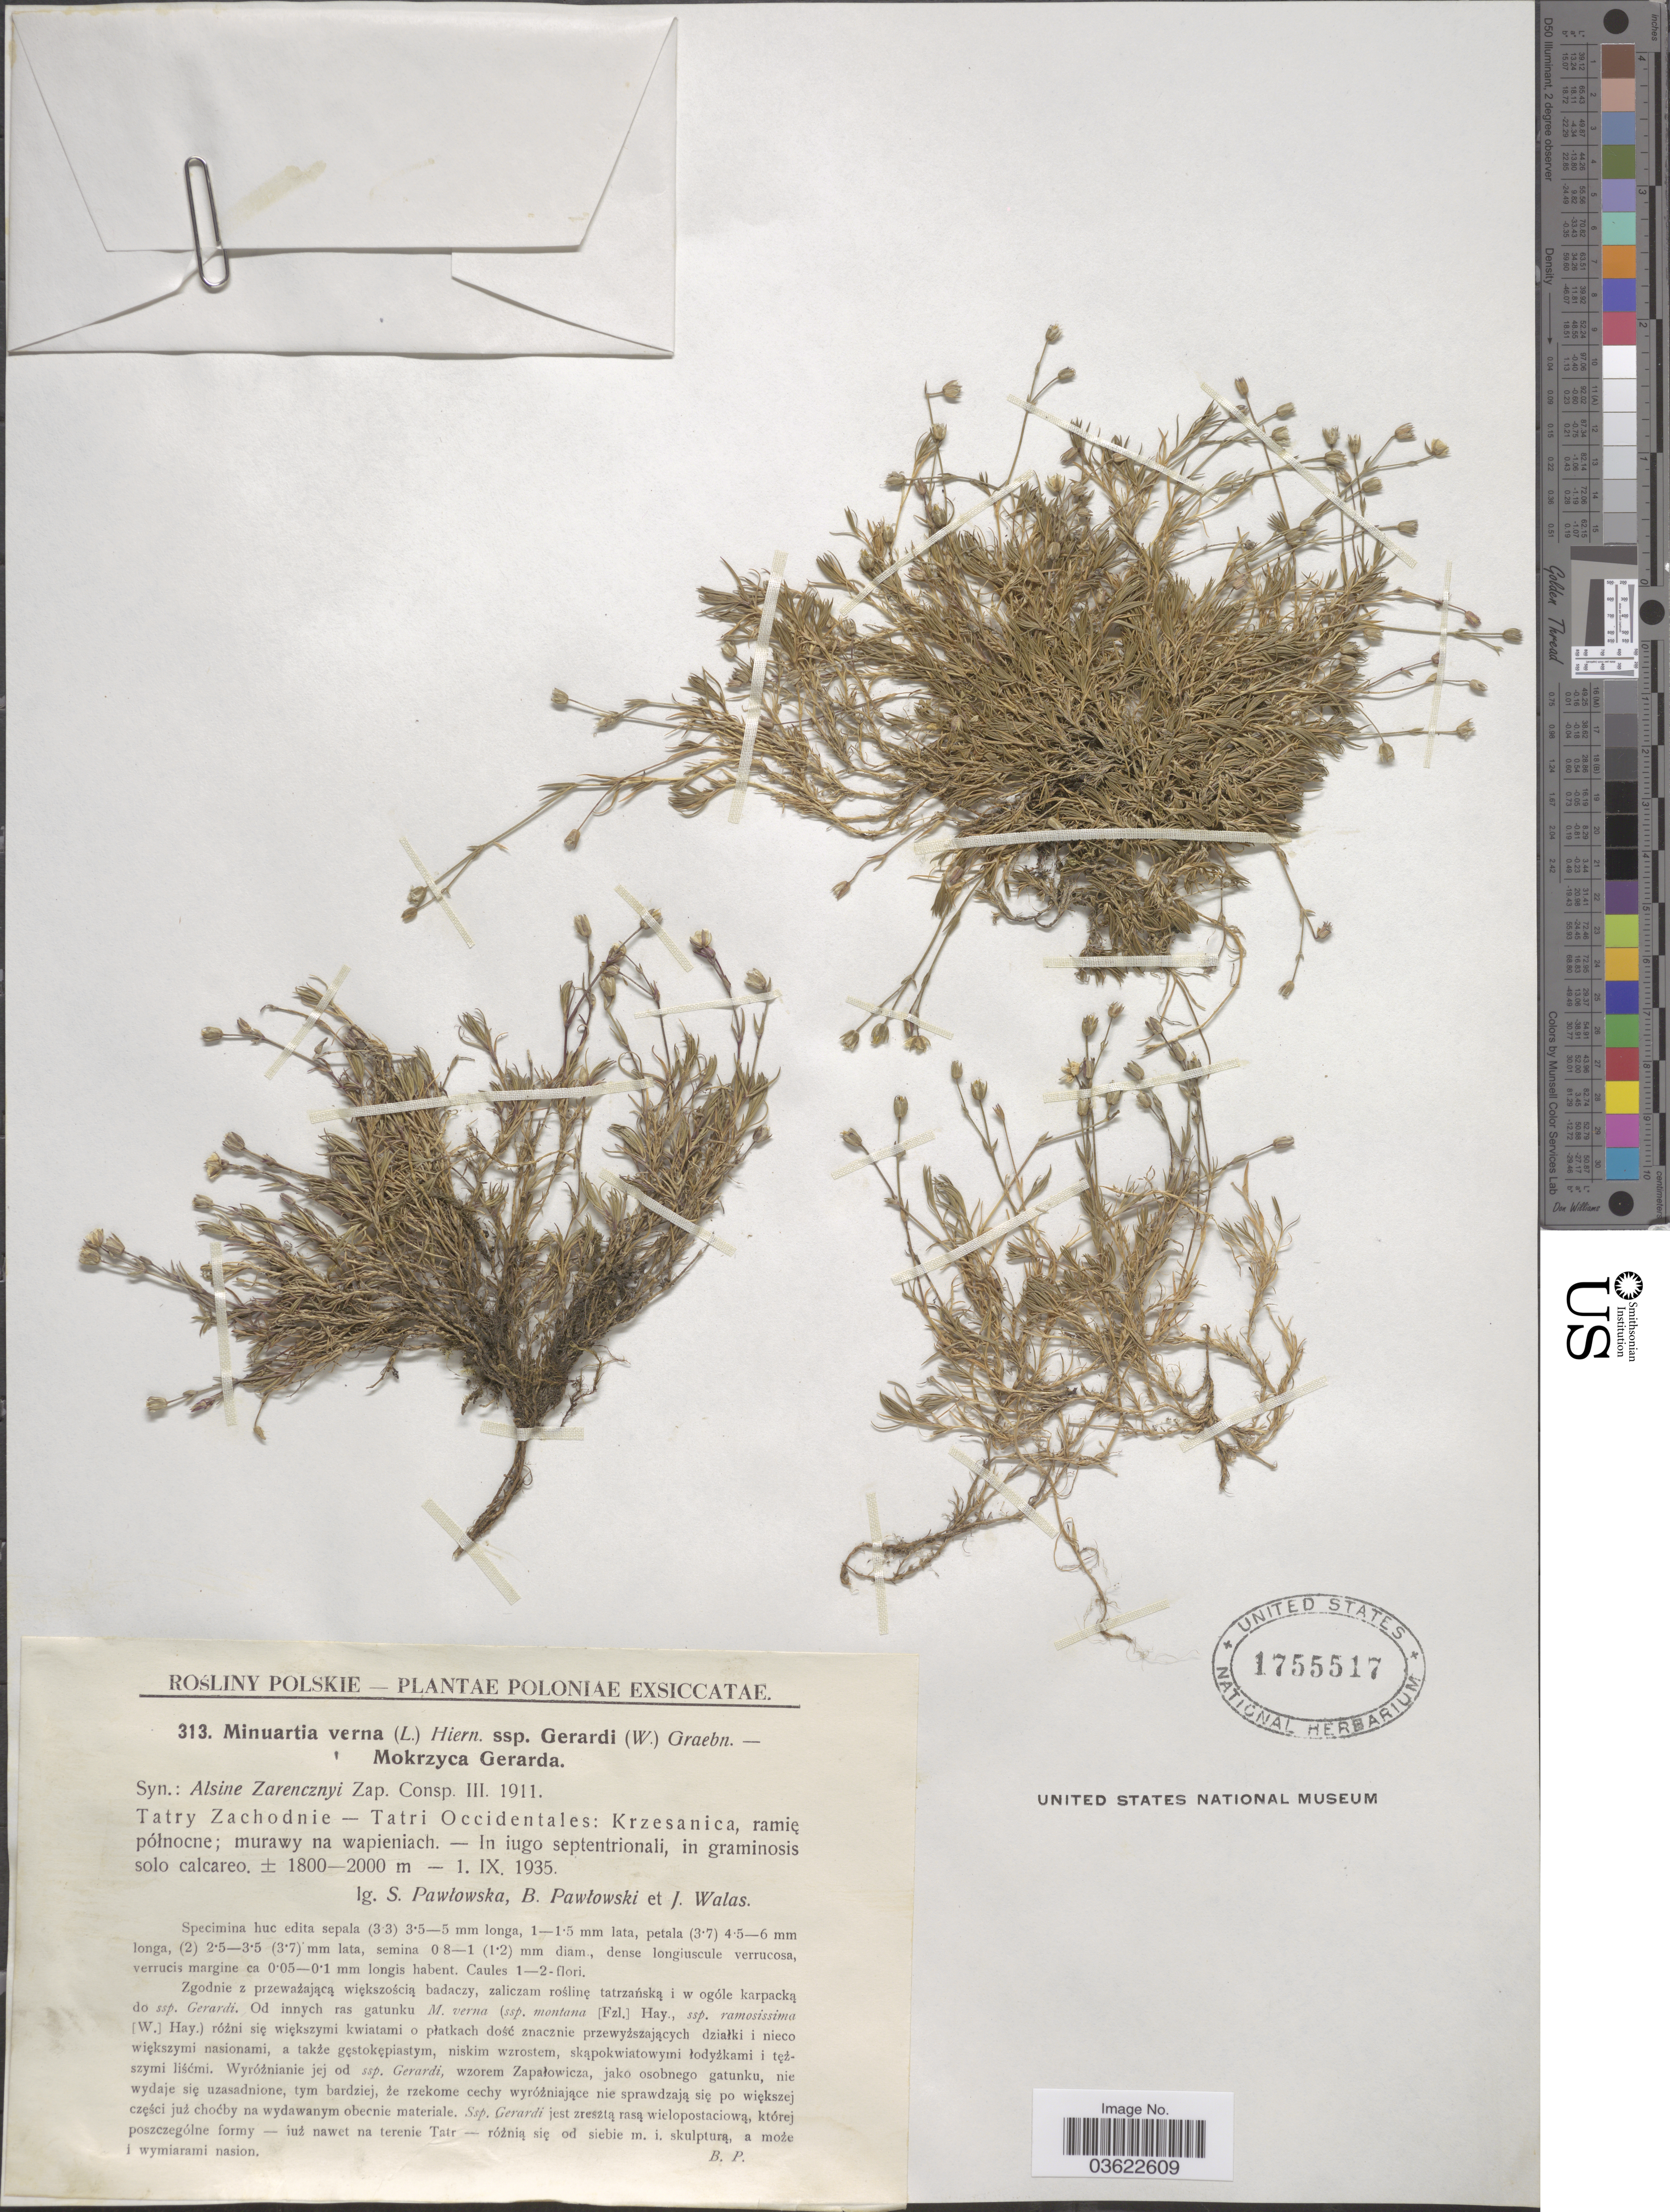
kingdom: Plantae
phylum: Tracheophyta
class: Magnoliopsida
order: Caryophyllales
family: Caryophyllaceae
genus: Arenaria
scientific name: Arenaria verna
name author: L.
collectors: S. Pawlowska, B. Pawlowski & J. Walas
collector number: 313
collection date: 1935-09-01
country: Poland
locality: Tatry Zachodnie - Tatri Occidentales: Krzesanica.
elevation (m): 1800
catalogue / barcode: US 1755517